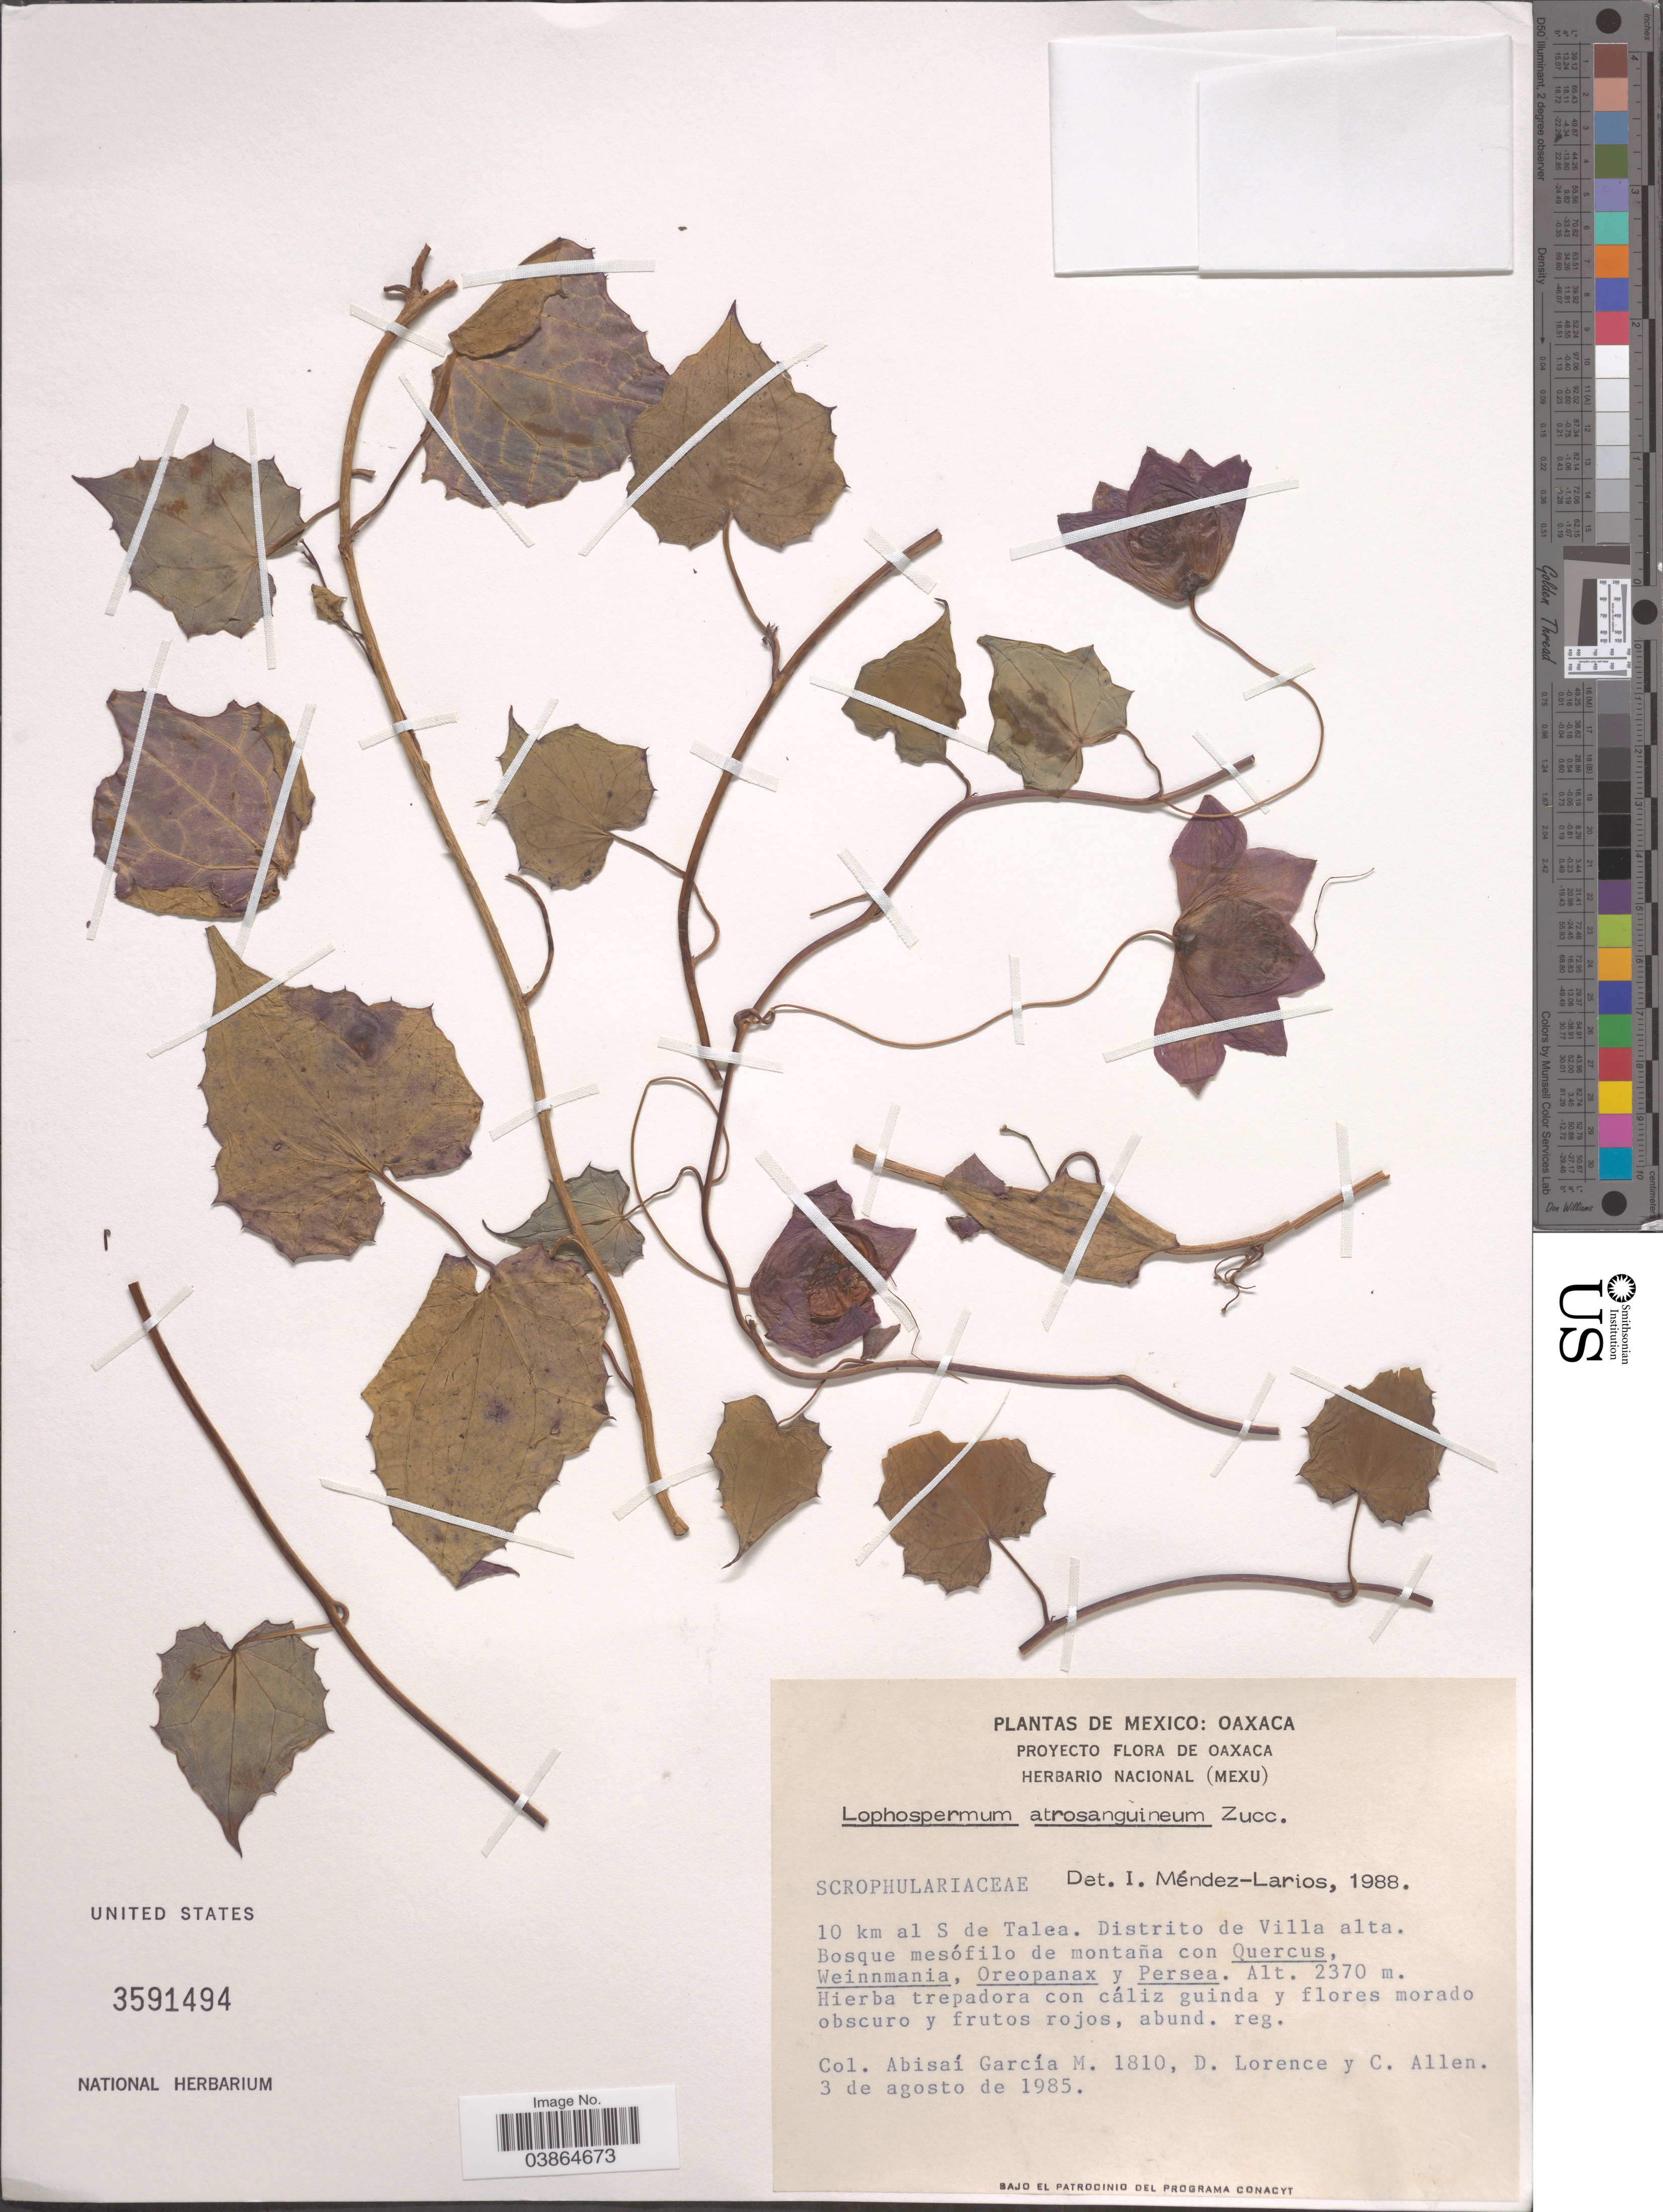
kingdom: Plantae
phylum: Tracheophyta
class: Magnoliopsida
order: Lamiales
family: Plantaginaceae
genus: Maurandya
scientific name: Maurandya atrosanguinea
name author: (Zucc.) G. Nicholson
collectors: A. García M., D. Lorence & C. Allen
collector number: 1810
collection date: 1985-08-03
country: Mexico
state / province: Oaxaca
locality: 10 km al S de Talea. Distrito de Villa alta.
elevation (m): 2370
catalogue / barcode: US 3591494